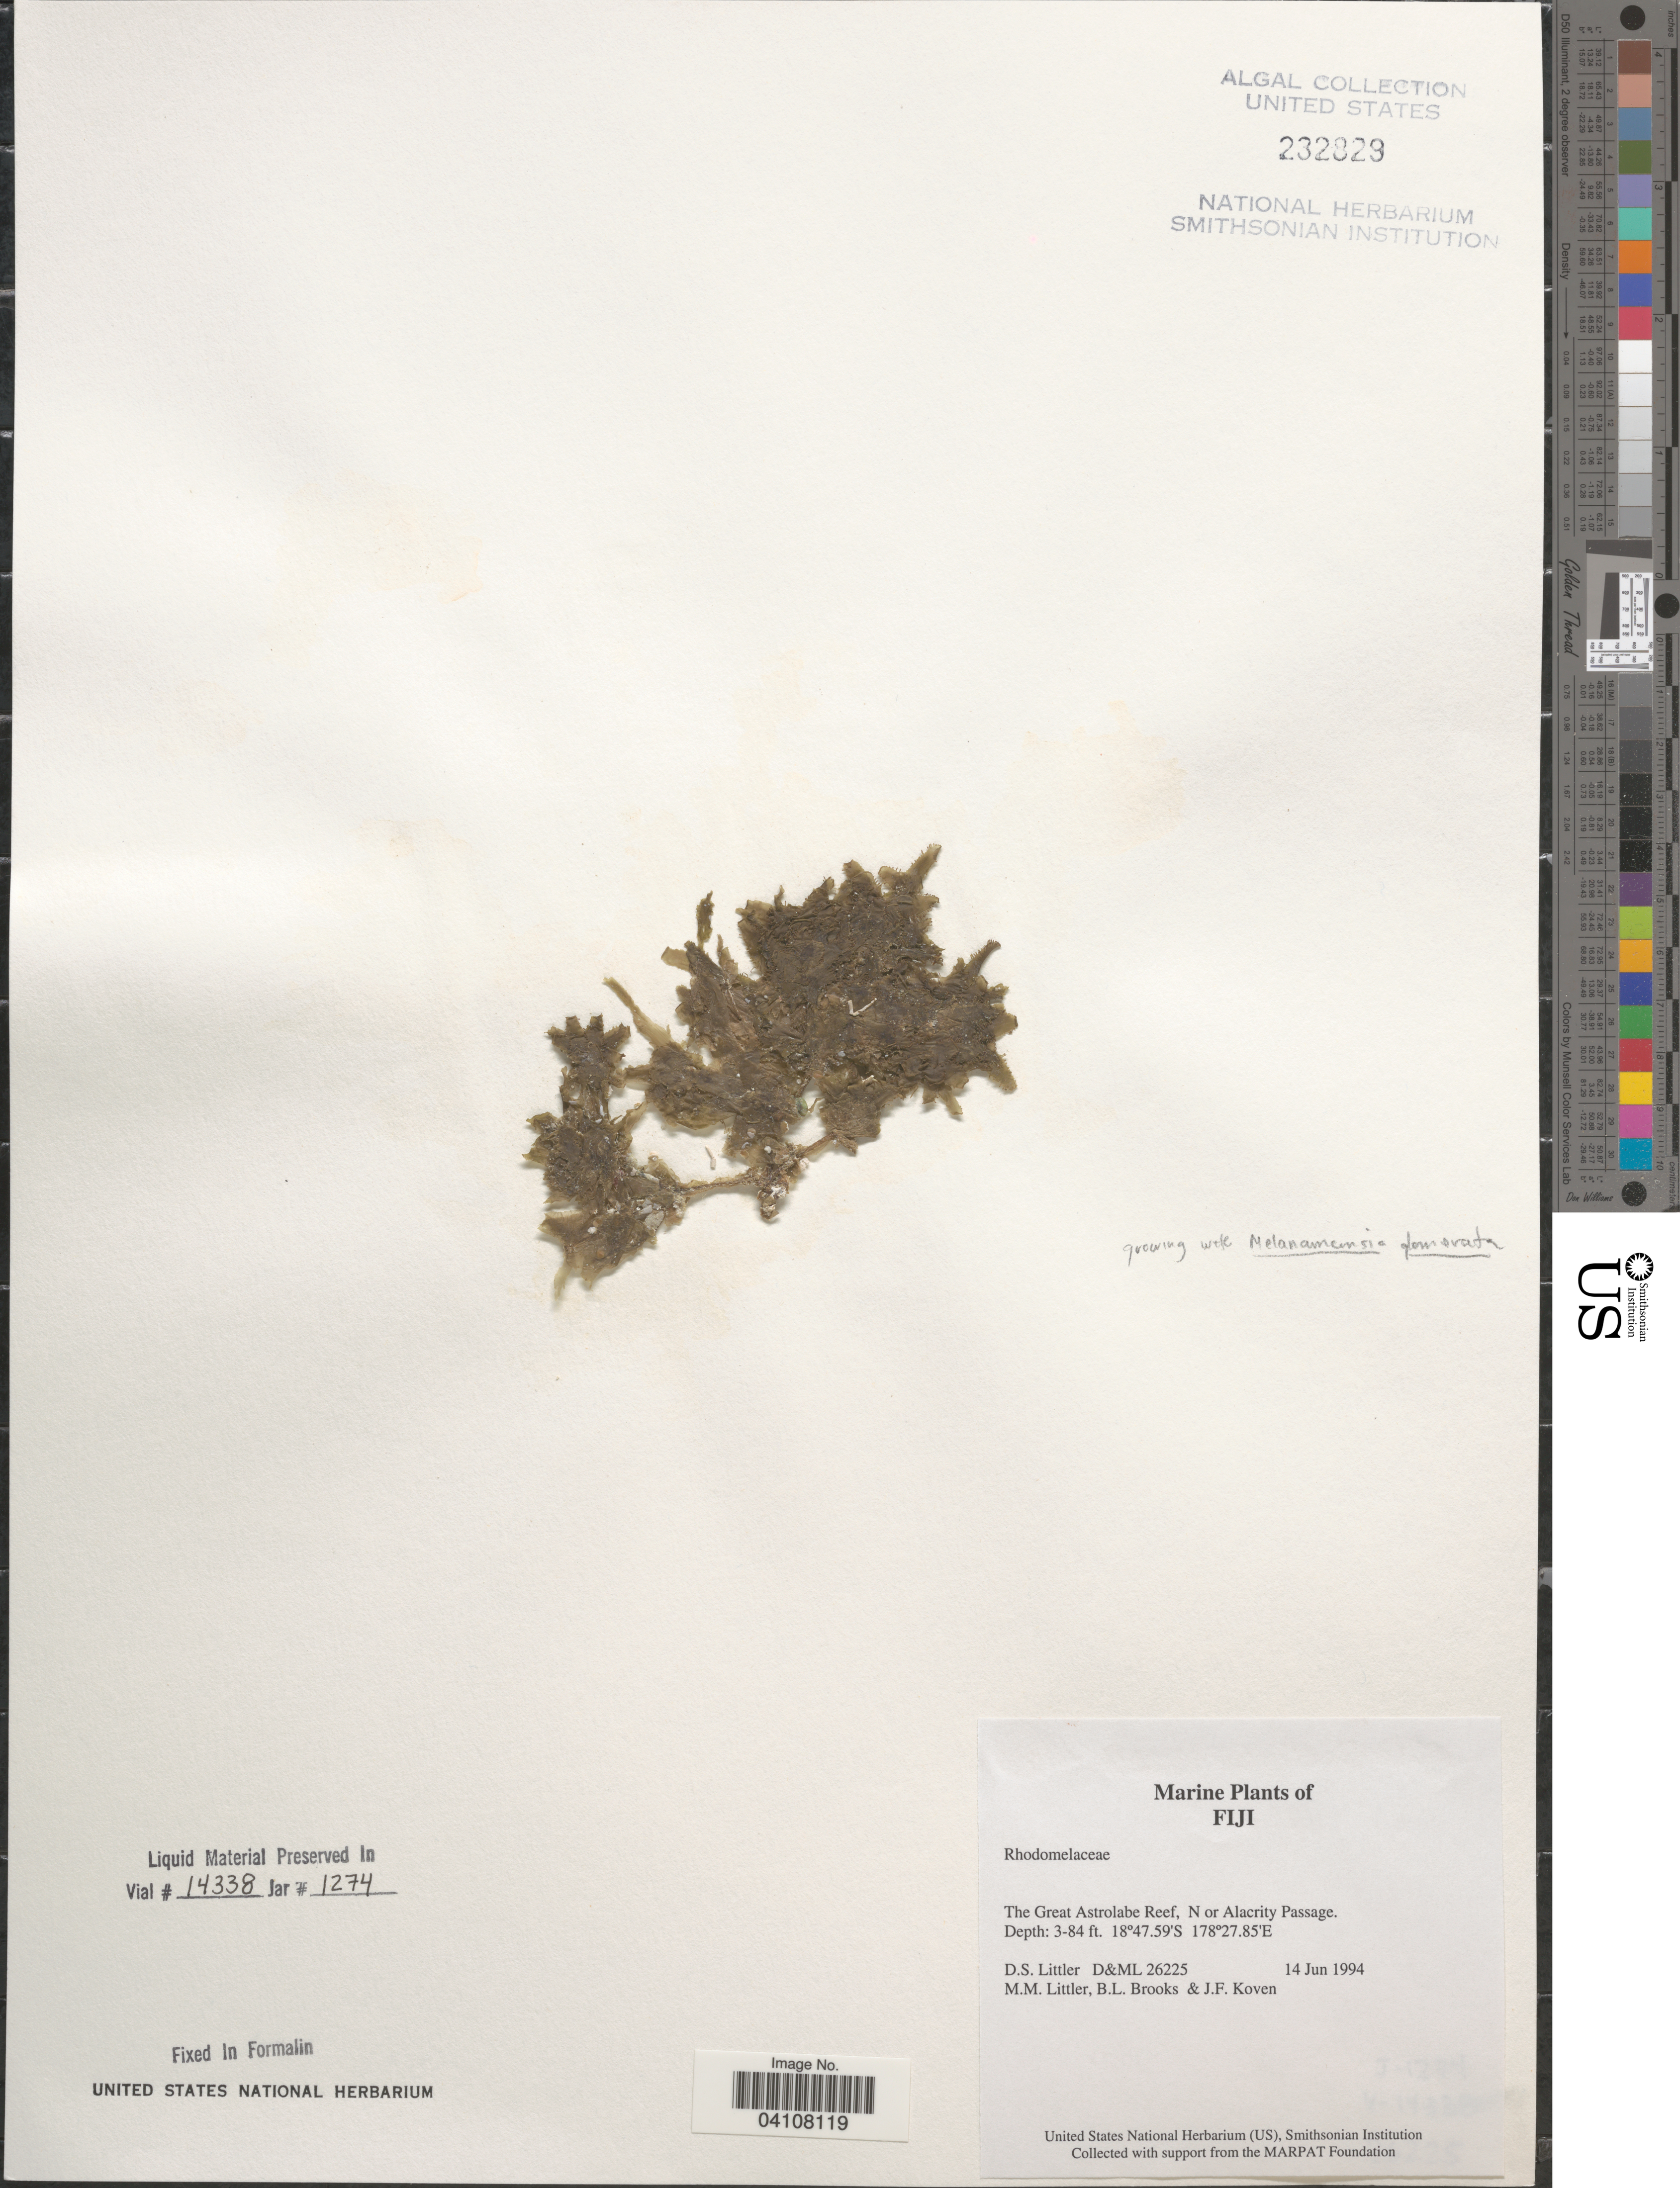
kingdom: Plantae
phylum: Rhodophyta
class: Florideophyceae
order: Ceramiales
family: Rhodomelaceae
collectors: D. S. Littler, B. Brooks & J. Koven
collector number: D&ML26225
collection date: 1994-06-14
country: Fiji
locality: The Great Astrolabe Reef, N or Alacrity Passage.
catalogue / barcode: US 232829